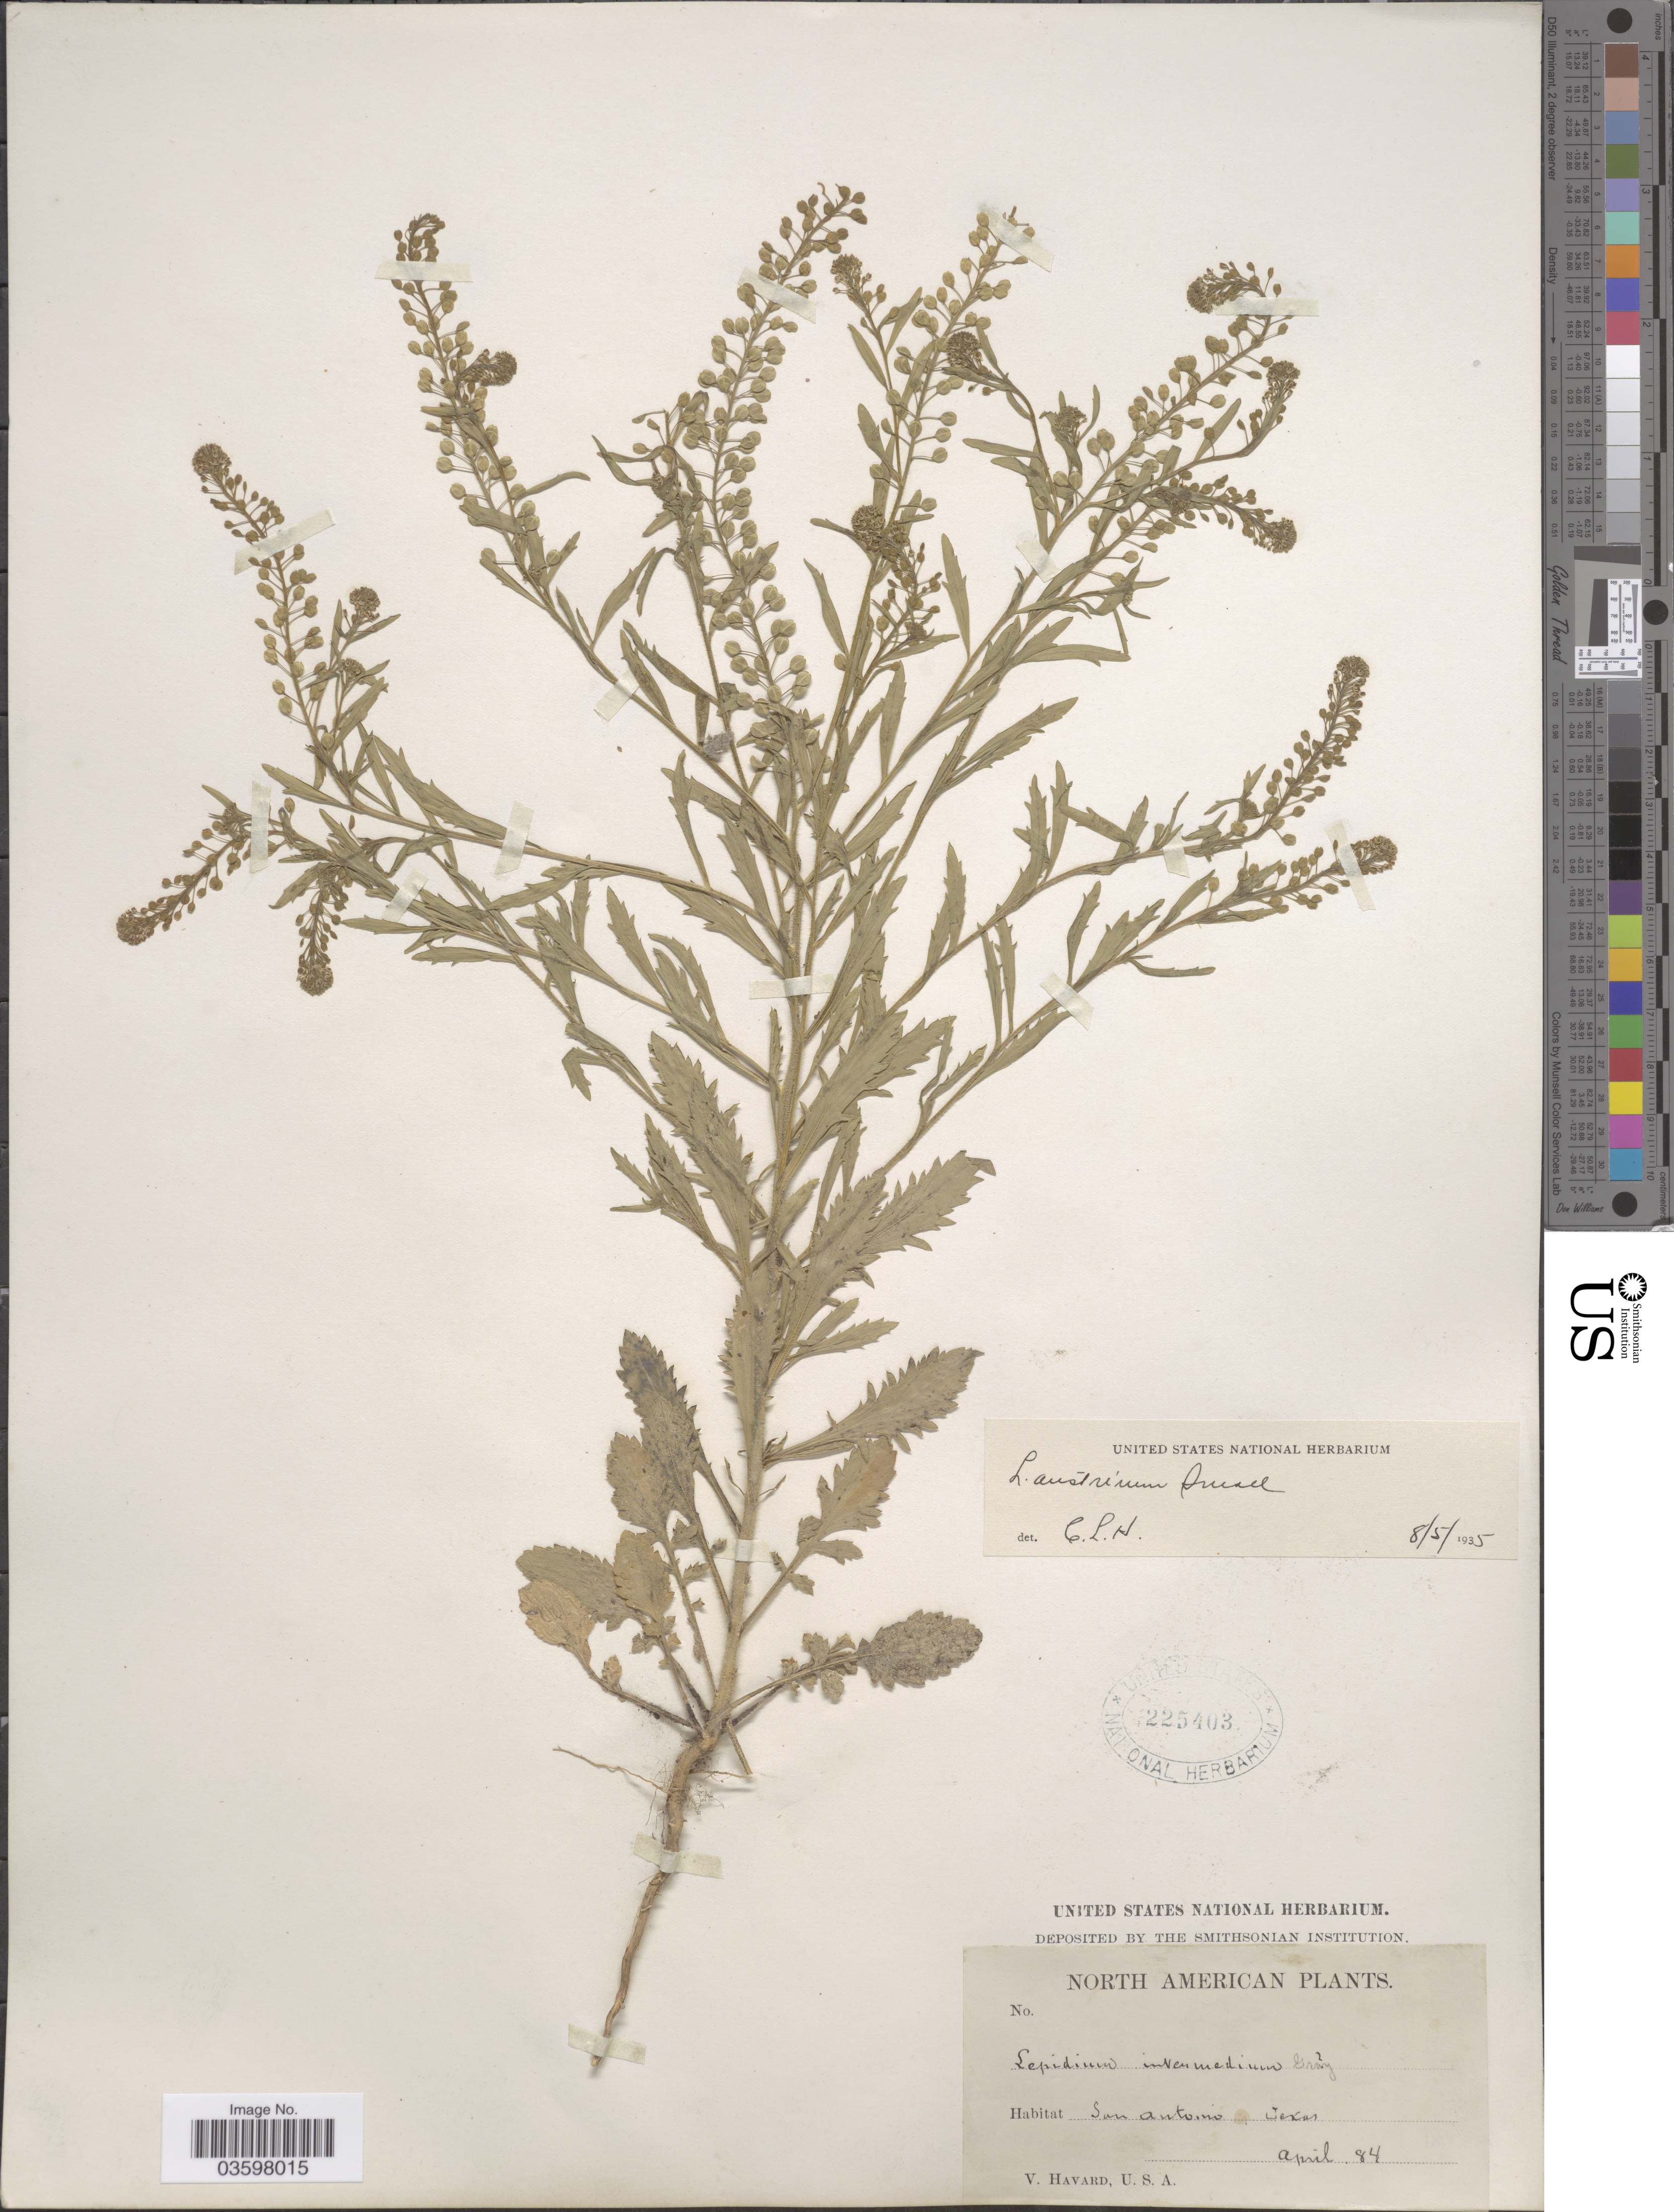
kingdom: Plantae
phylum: Tracheophyta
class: Magnoliopsida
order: Brassicales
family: Brassicaceae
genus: Lepidium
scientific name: Lepidium austrinum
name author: Small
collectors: V. Havard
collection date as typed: Transcribed d/m/y: /4/84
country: United States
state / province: Texas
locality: San Antonio.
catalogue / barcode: US 225403